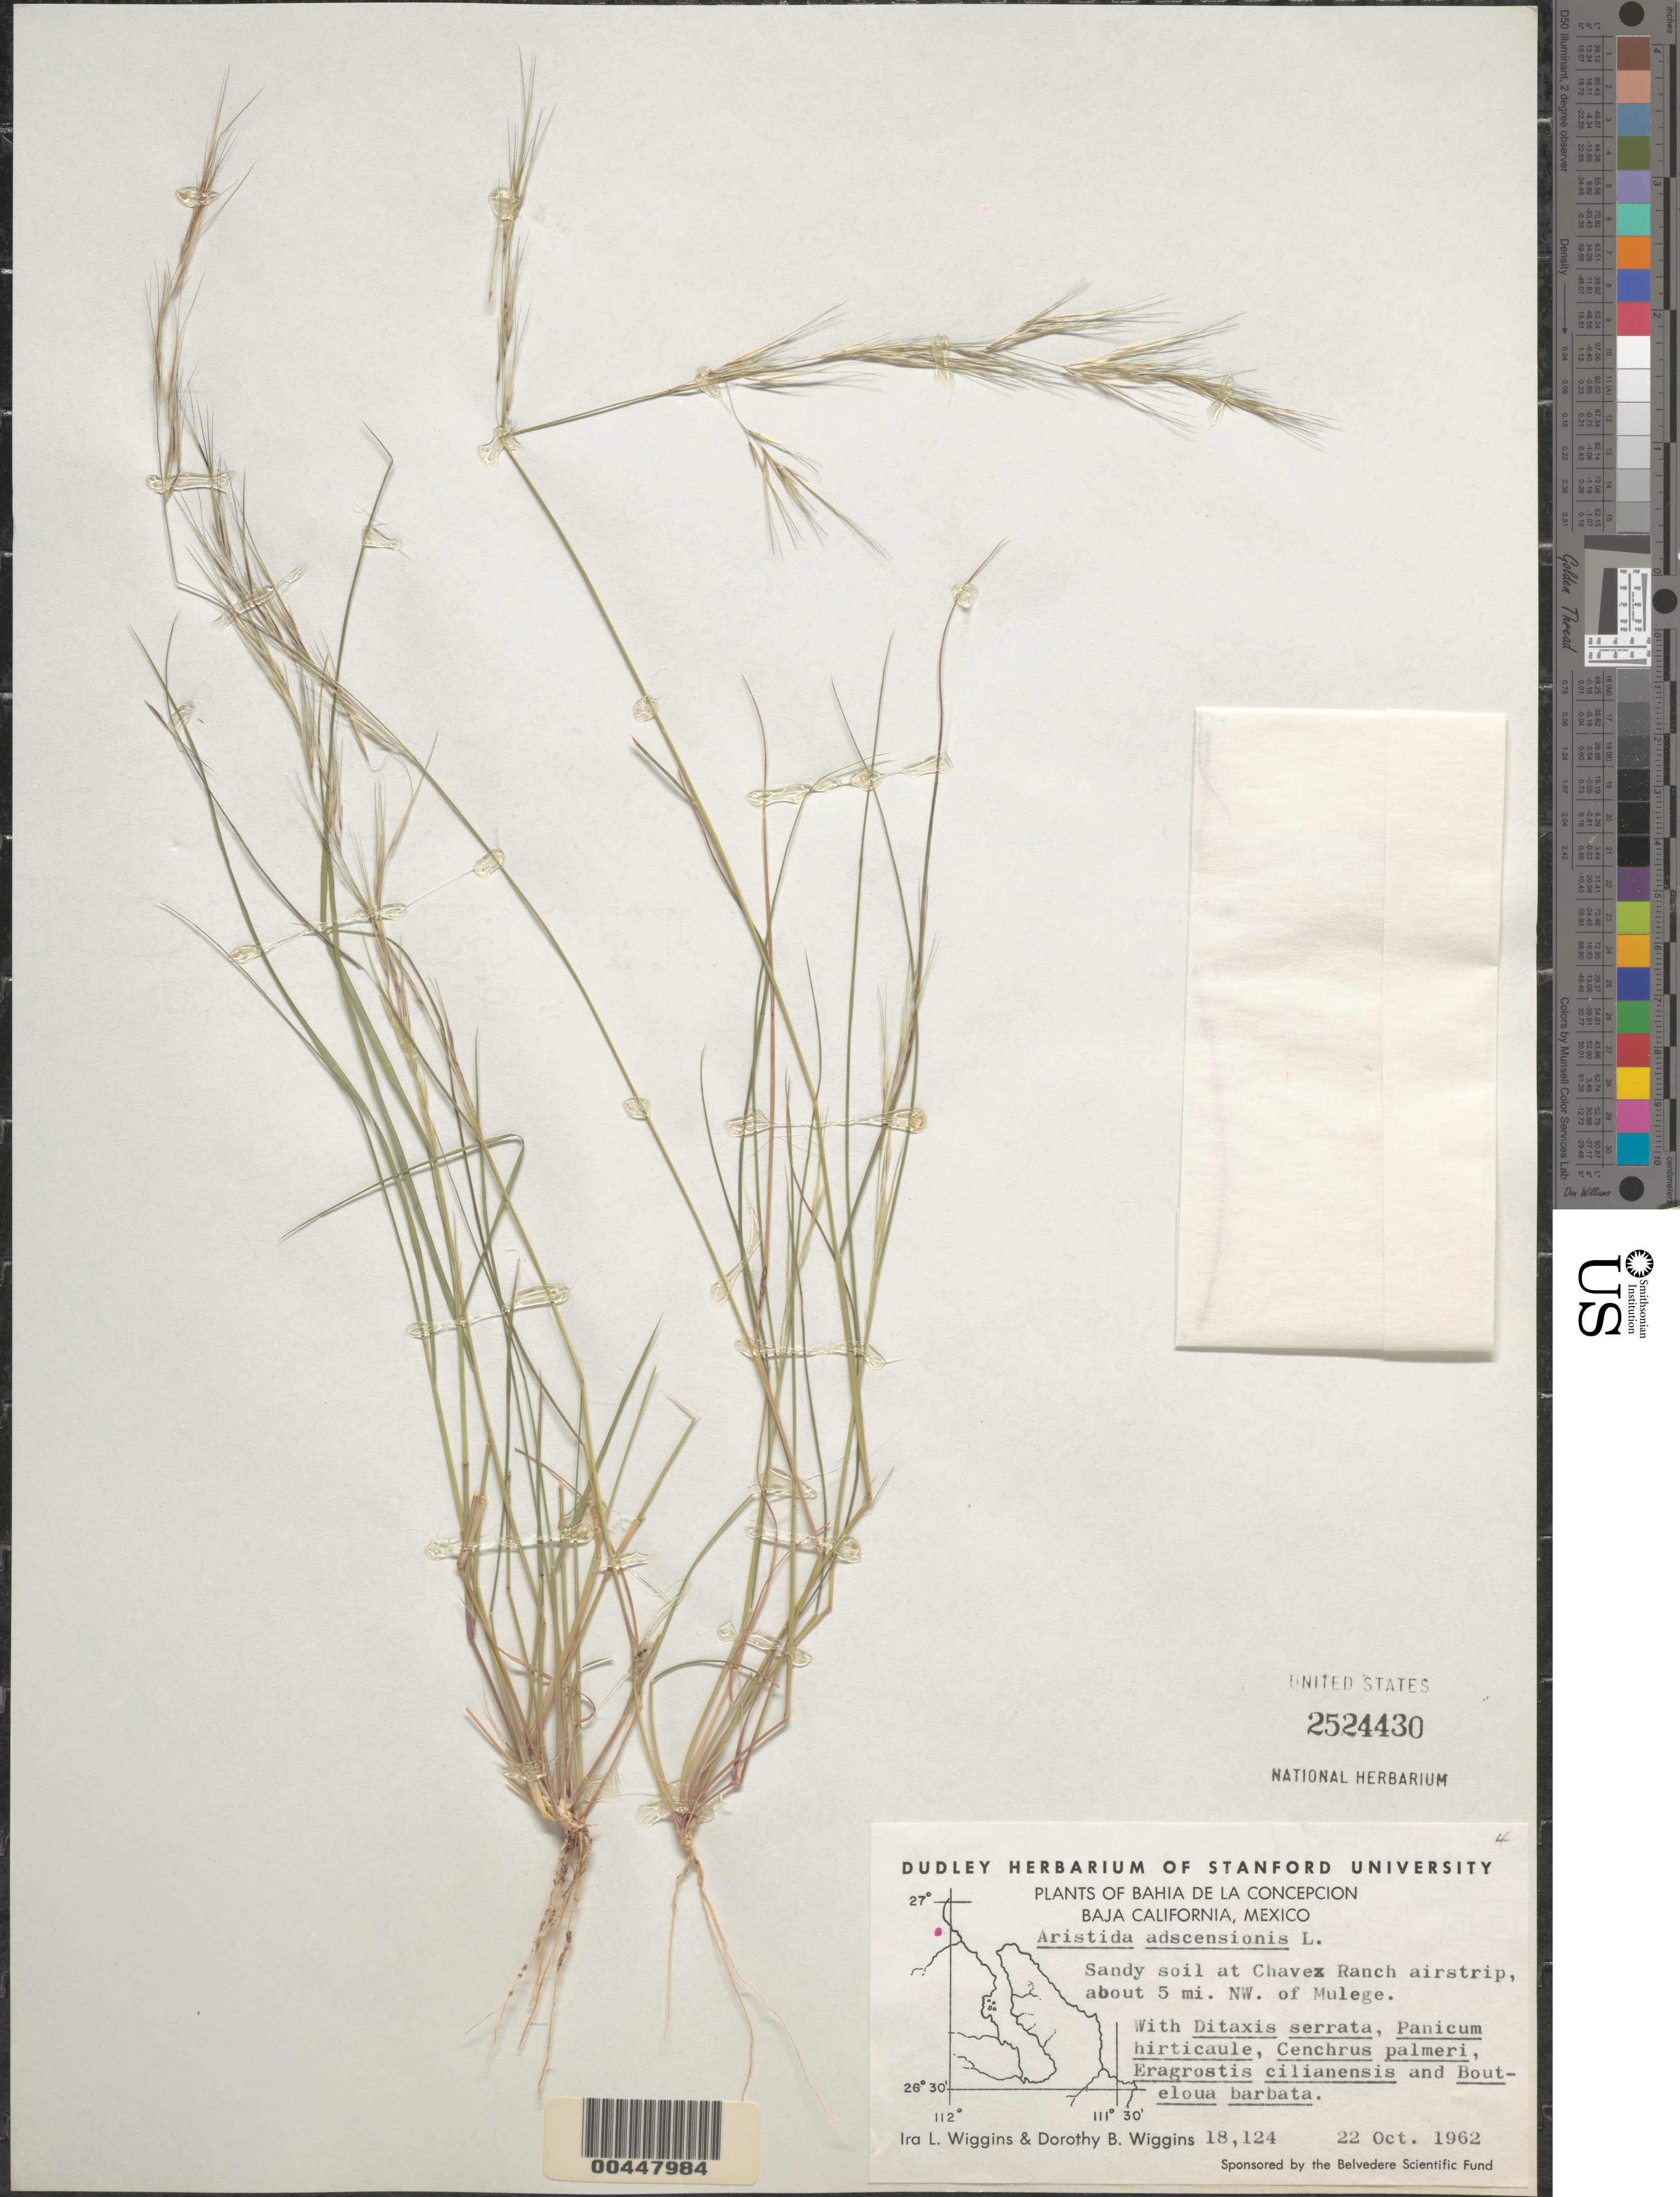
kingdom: Plantae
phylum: Tracheophyta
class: Liliopsida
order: Poales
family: Poaceae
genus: Aristida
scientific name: Aristida adscensionis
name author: L.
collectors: I. L. Wiggins & D. B. Wiggins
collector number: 18124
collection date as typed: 22 Oct 1962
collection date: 1962-10-22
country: Mexico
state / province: Baja California Sur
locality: Chavez Ranch Airstrip, about 5 mi NW of Mulege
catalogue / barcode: US 2524430